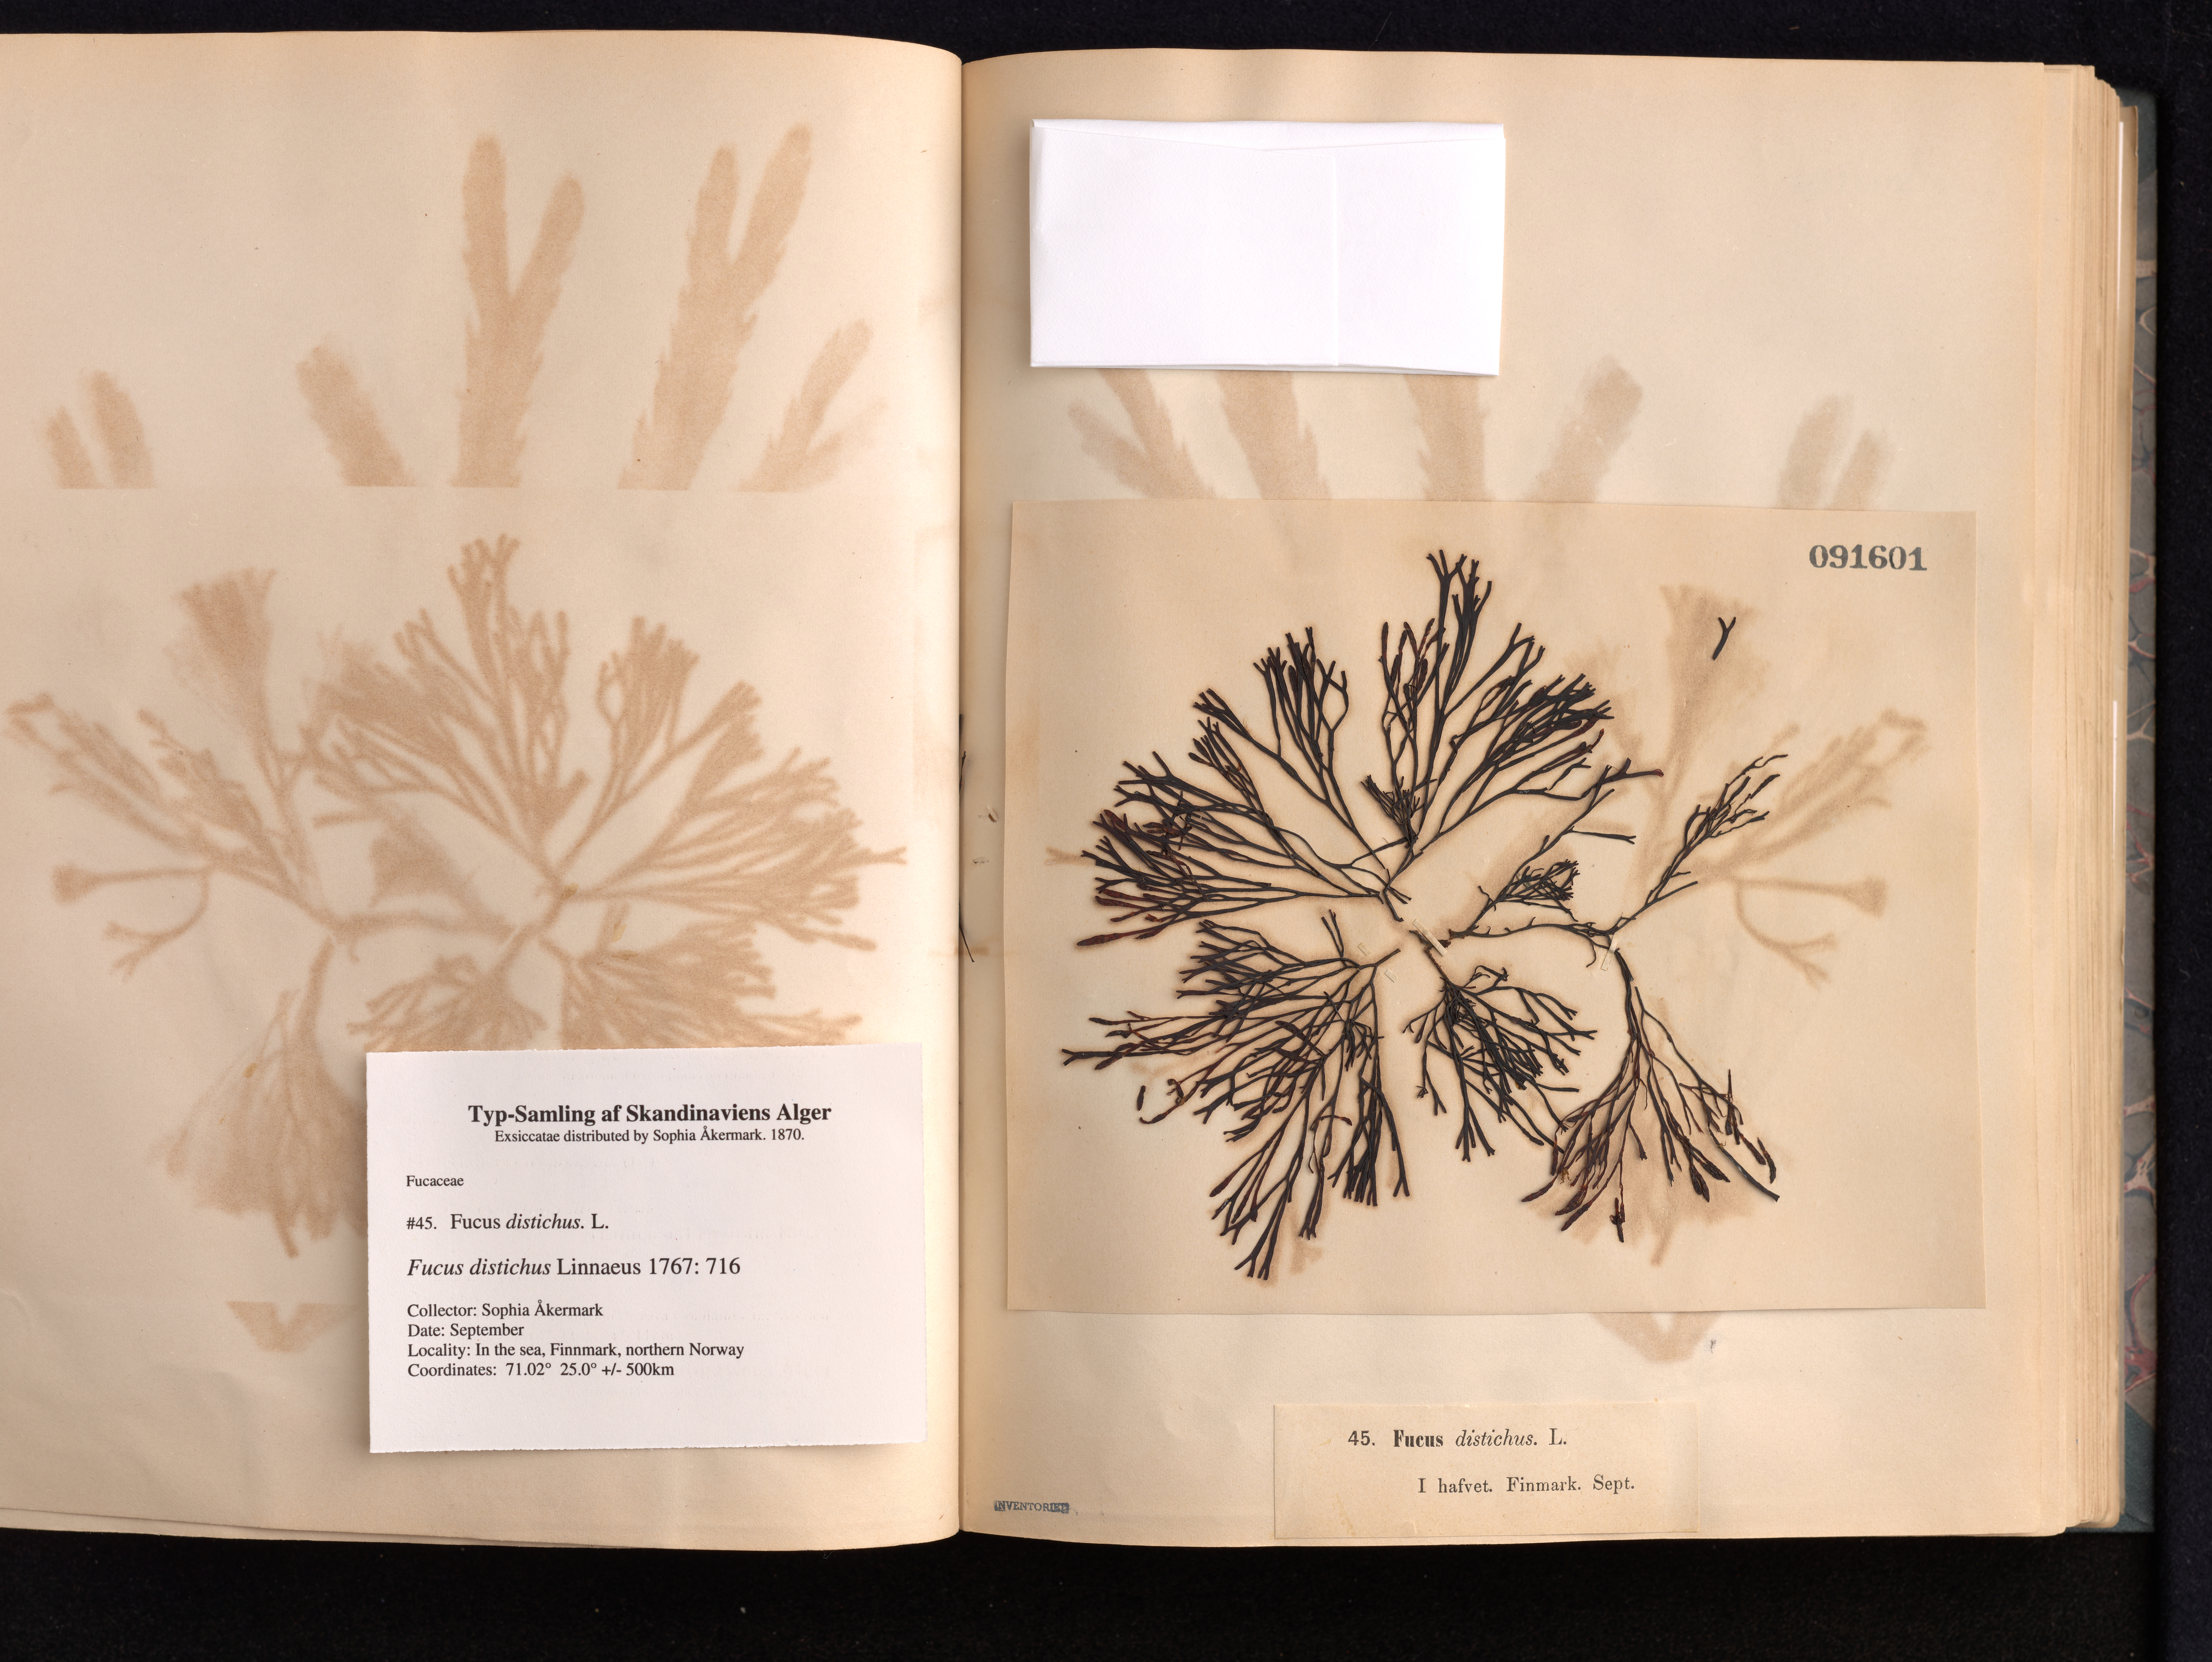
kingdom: Chromista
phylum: Ochrophyta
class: Phaeophyceae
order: Fucales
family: Fucaceae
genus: Fucus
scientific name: Fucus distichus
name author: L.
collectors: S. Akermark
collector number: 45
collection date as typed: Sep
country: Norway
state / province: Finnmark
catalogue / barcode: US 91601